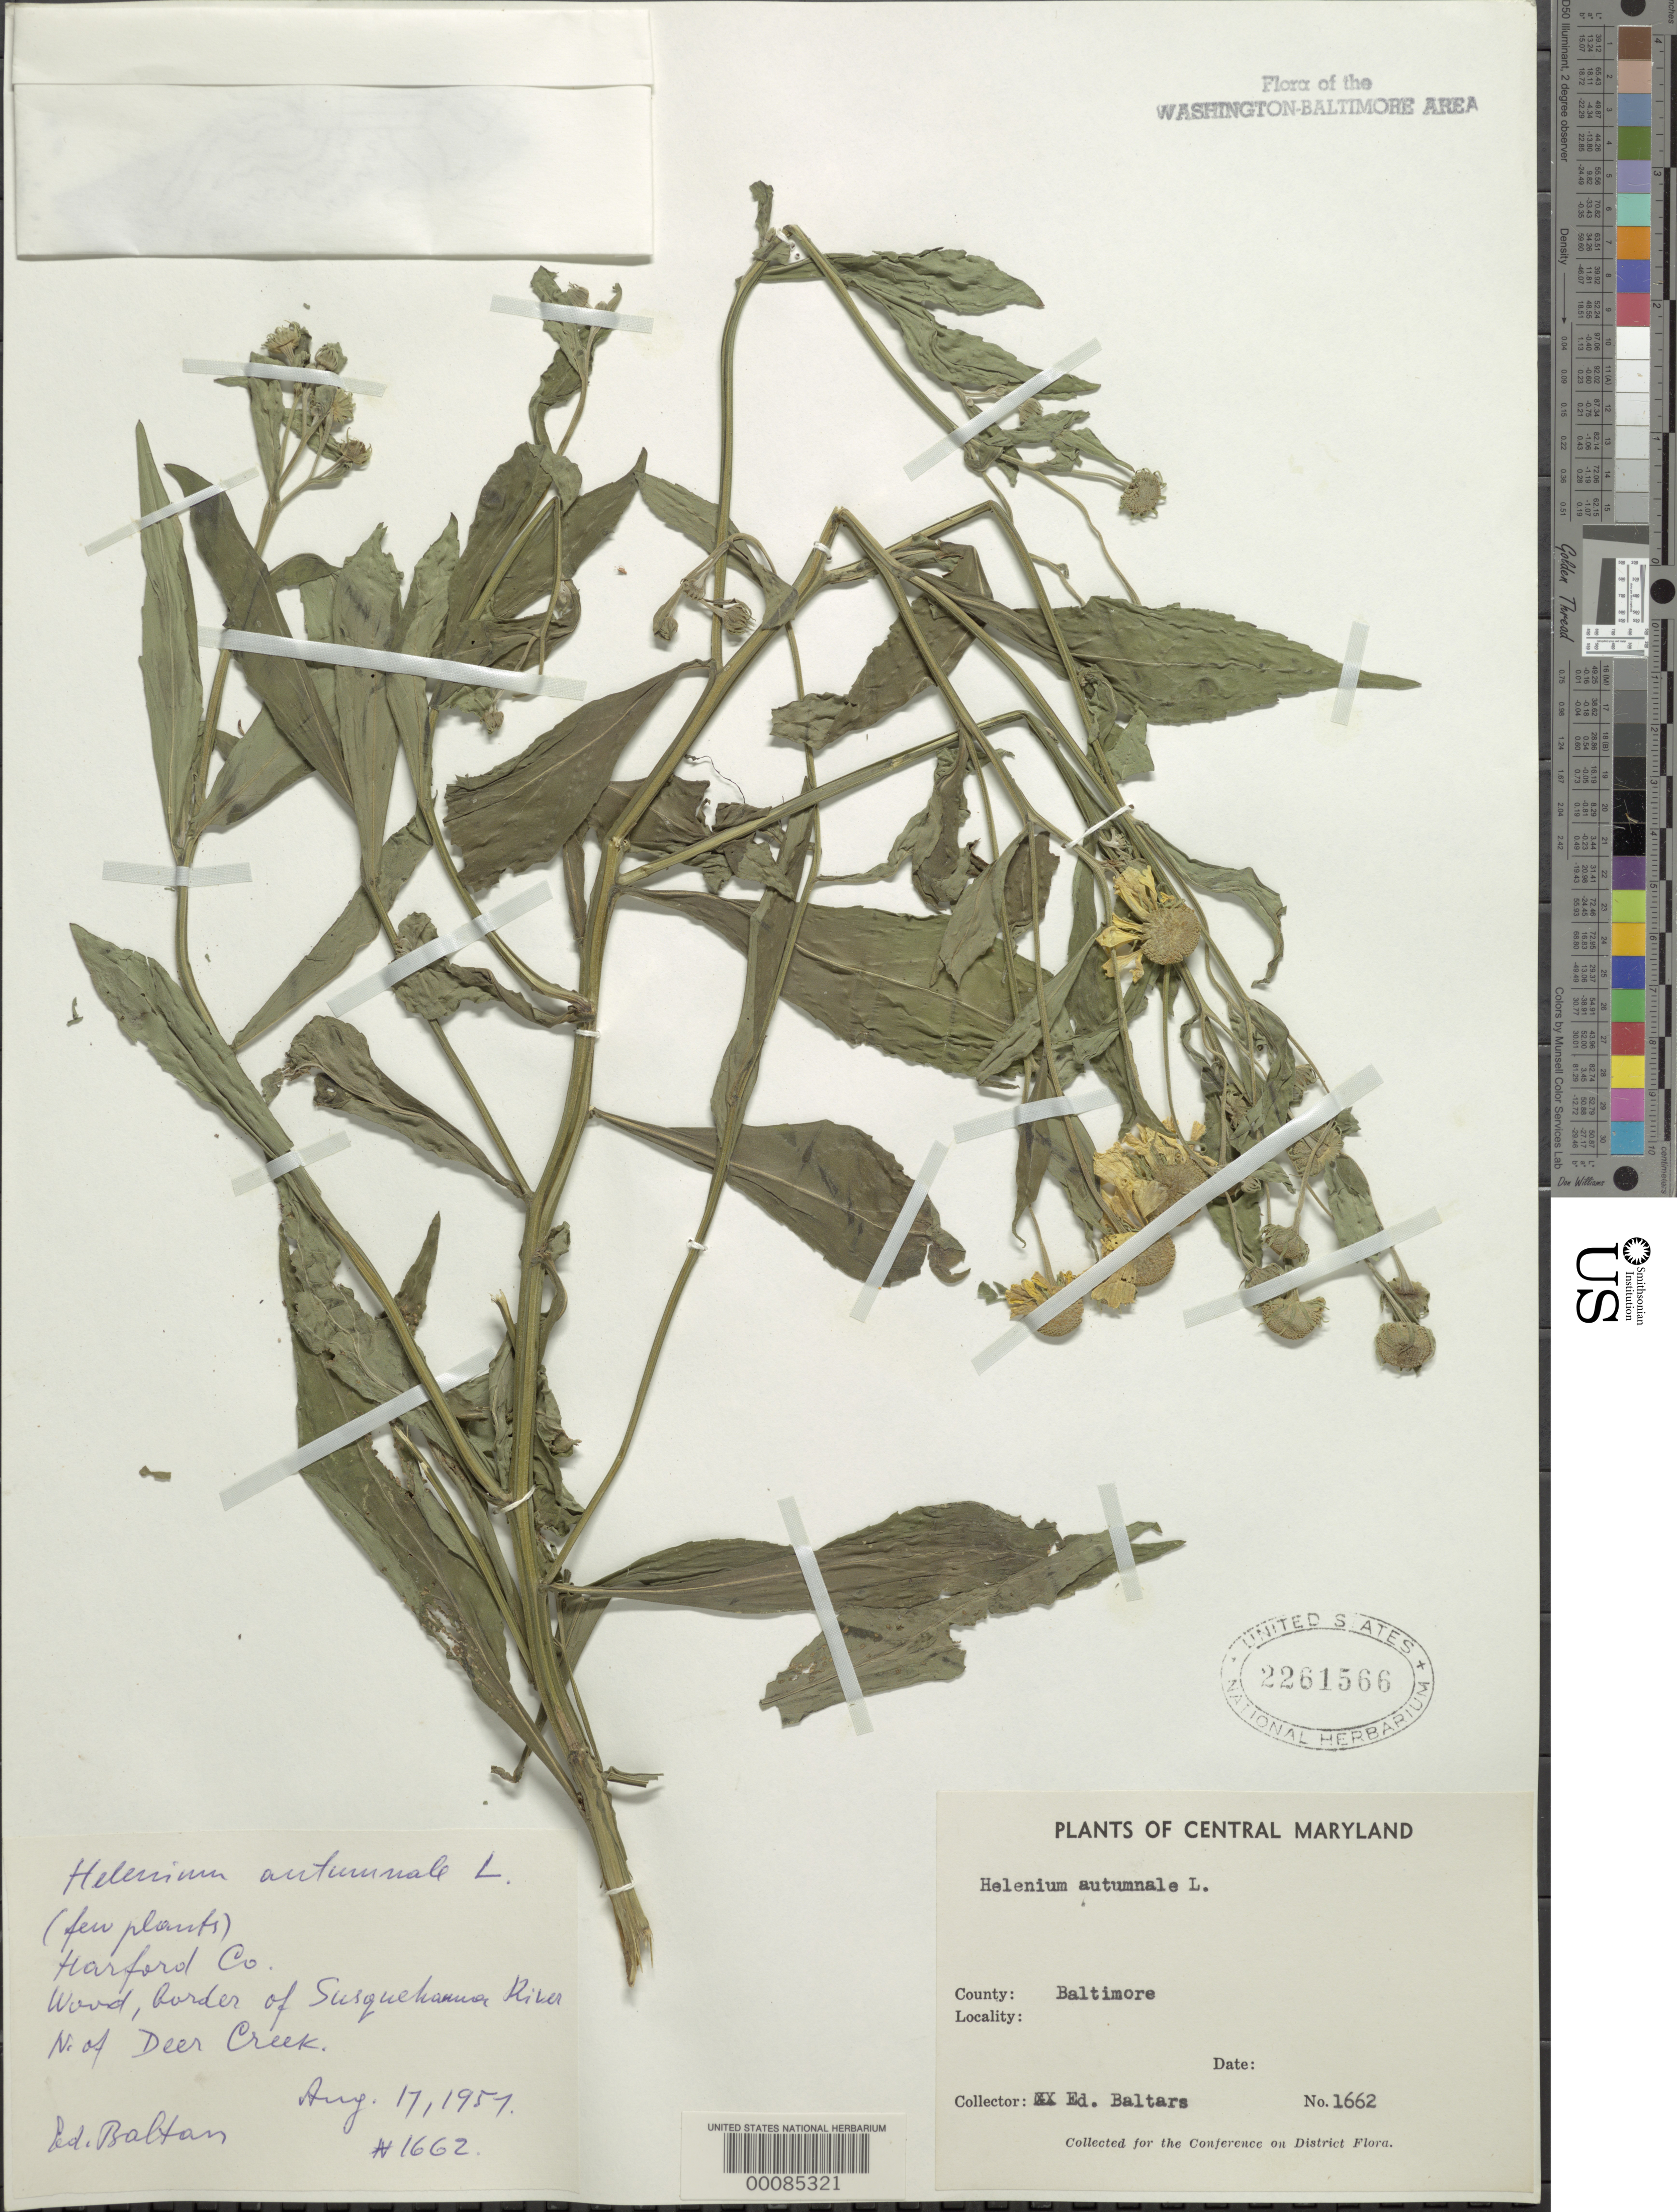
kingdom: Plantae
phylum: Tracheophyta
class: Magnoliopsida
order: Asterales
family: Asteraceae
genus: Helenium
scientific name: Helenium autumnale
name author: L.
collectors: E. Baltars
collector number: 1662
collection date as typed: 17 Aug 1957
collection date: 1957-08-17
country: United States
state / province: Maryland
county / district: Harford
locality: Susquehanna River north of Deer Creek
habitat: Woods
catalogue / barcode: US 2261566